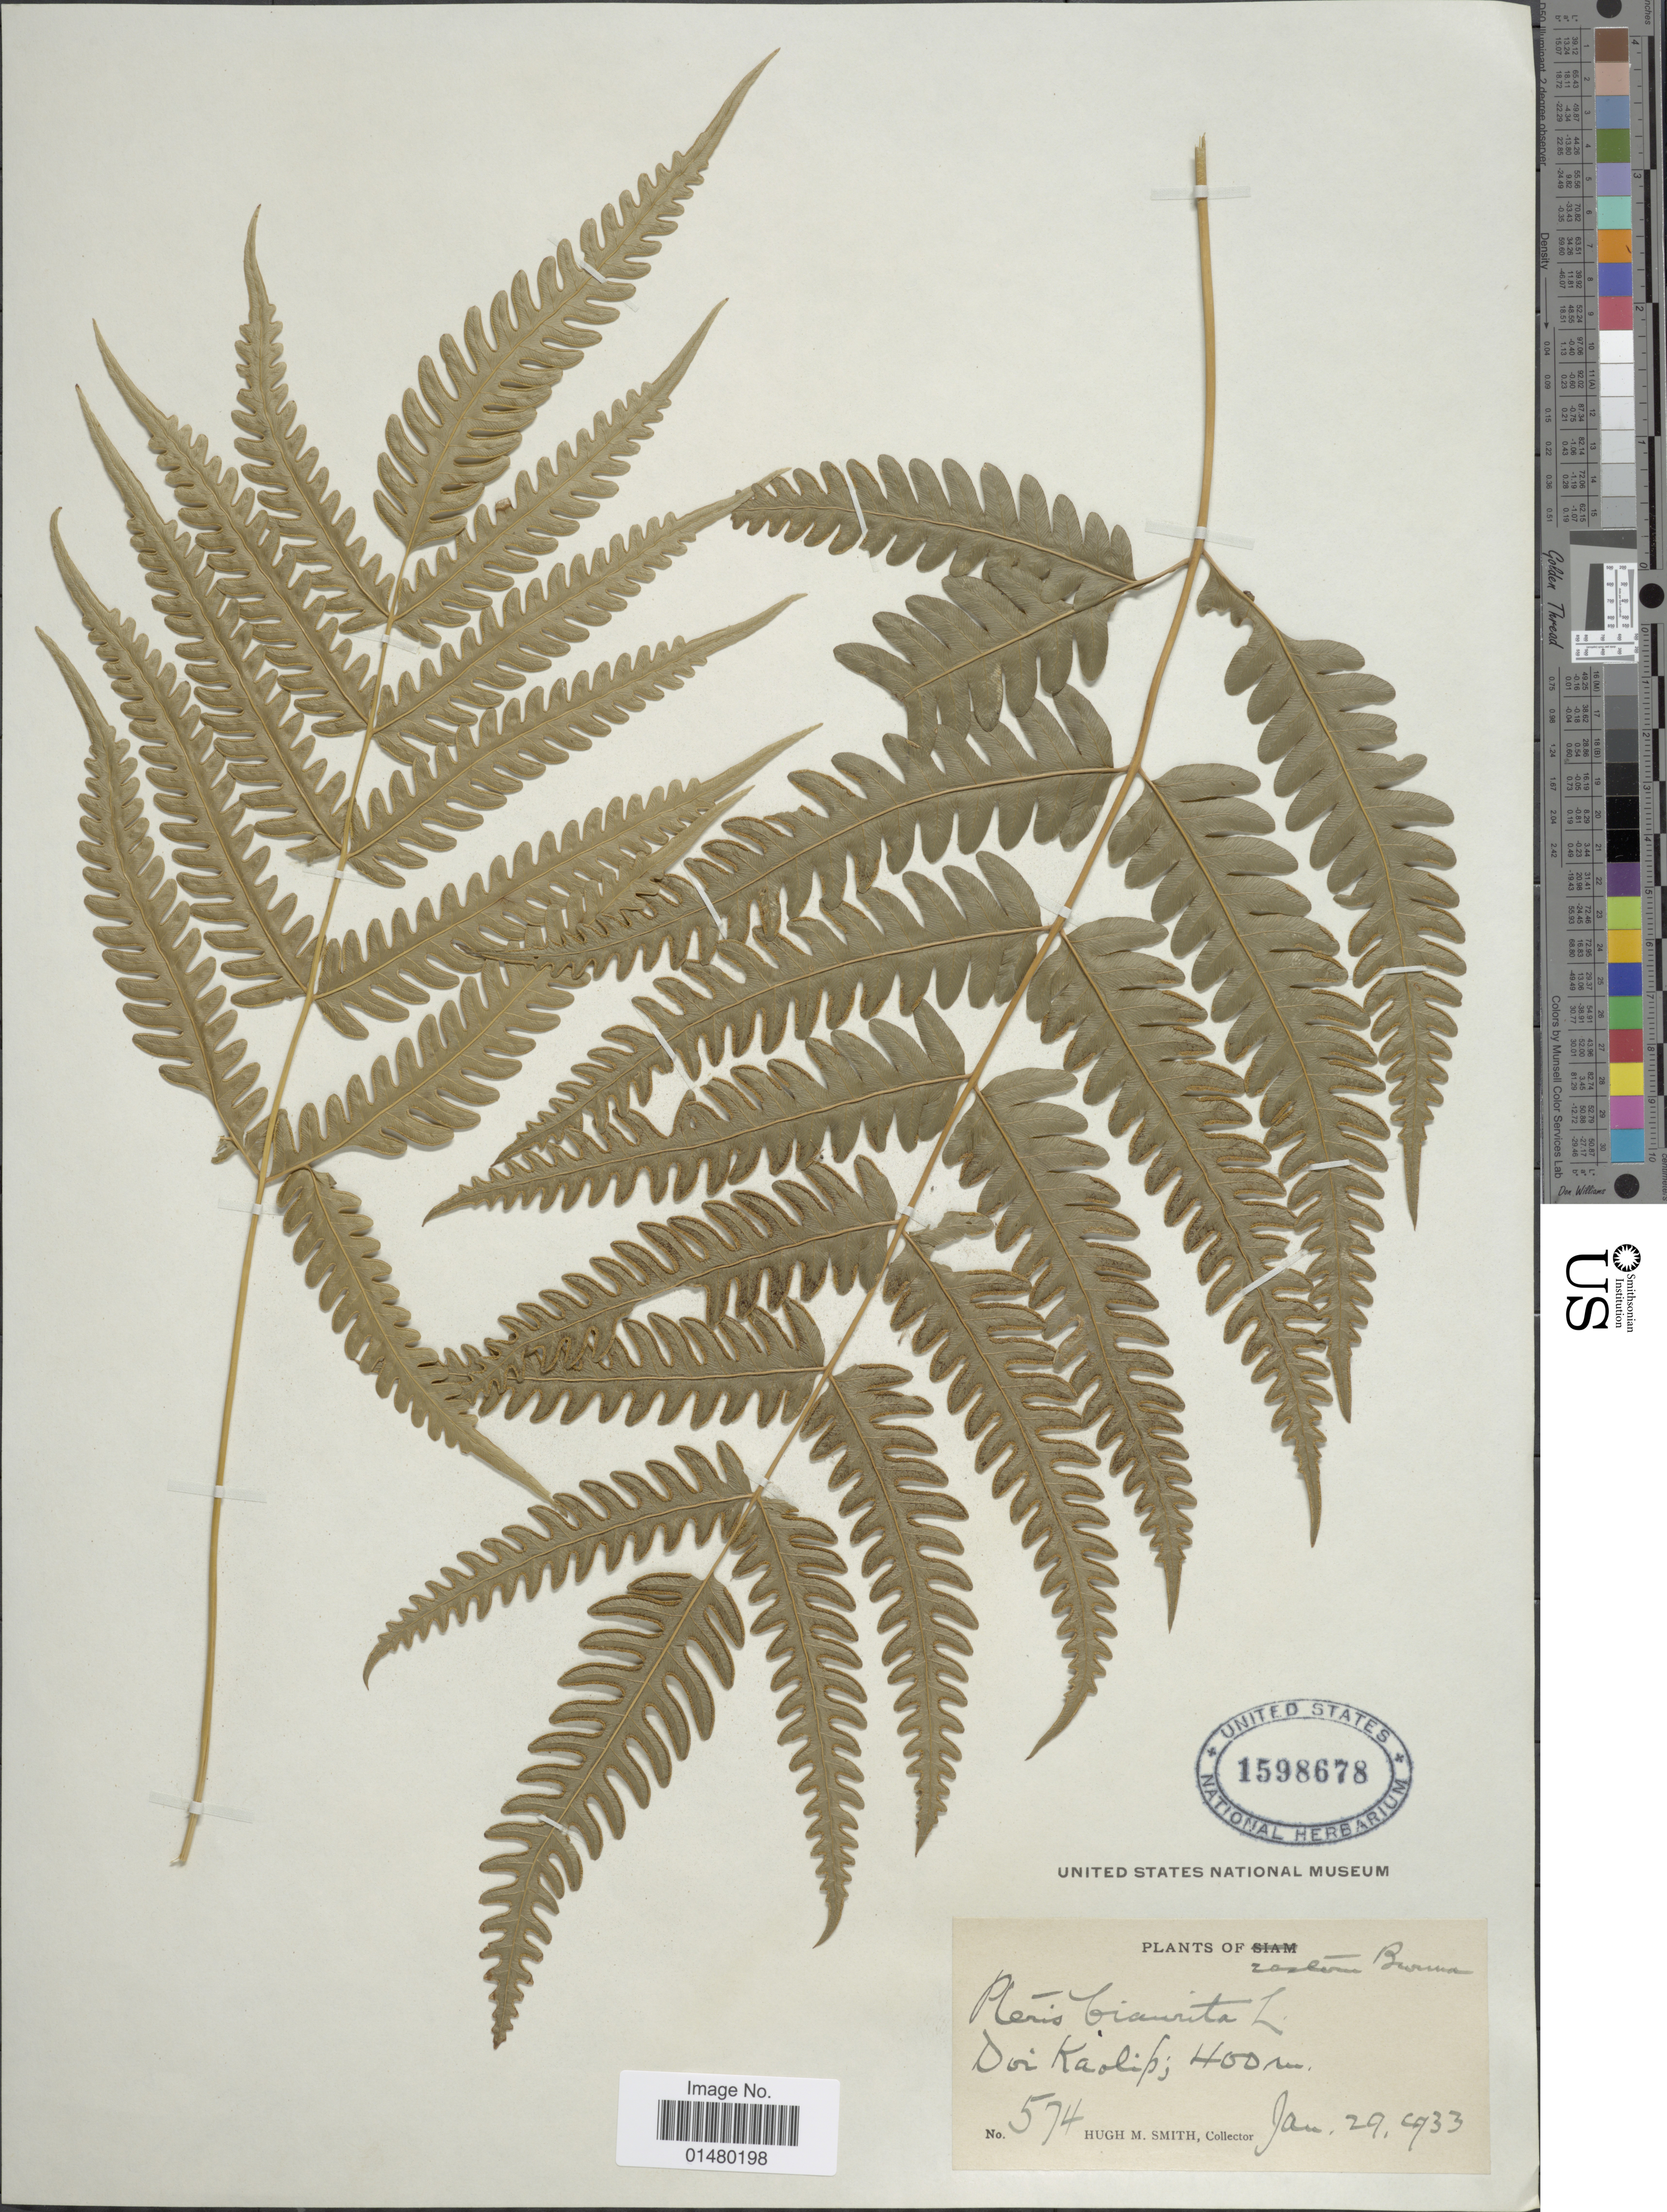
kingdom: Plantae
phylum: Tracheophyta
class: Polypodiopsida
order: Polypodiales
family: Pteridaceae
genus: Pteris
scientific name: Pteris biaurita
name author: L.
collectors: H. M. Smith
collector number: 574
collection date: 1933-01-29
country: Myanmar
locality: [illegible text] Burma, Doi Kaolip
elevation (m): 400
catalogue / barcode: US 1598678